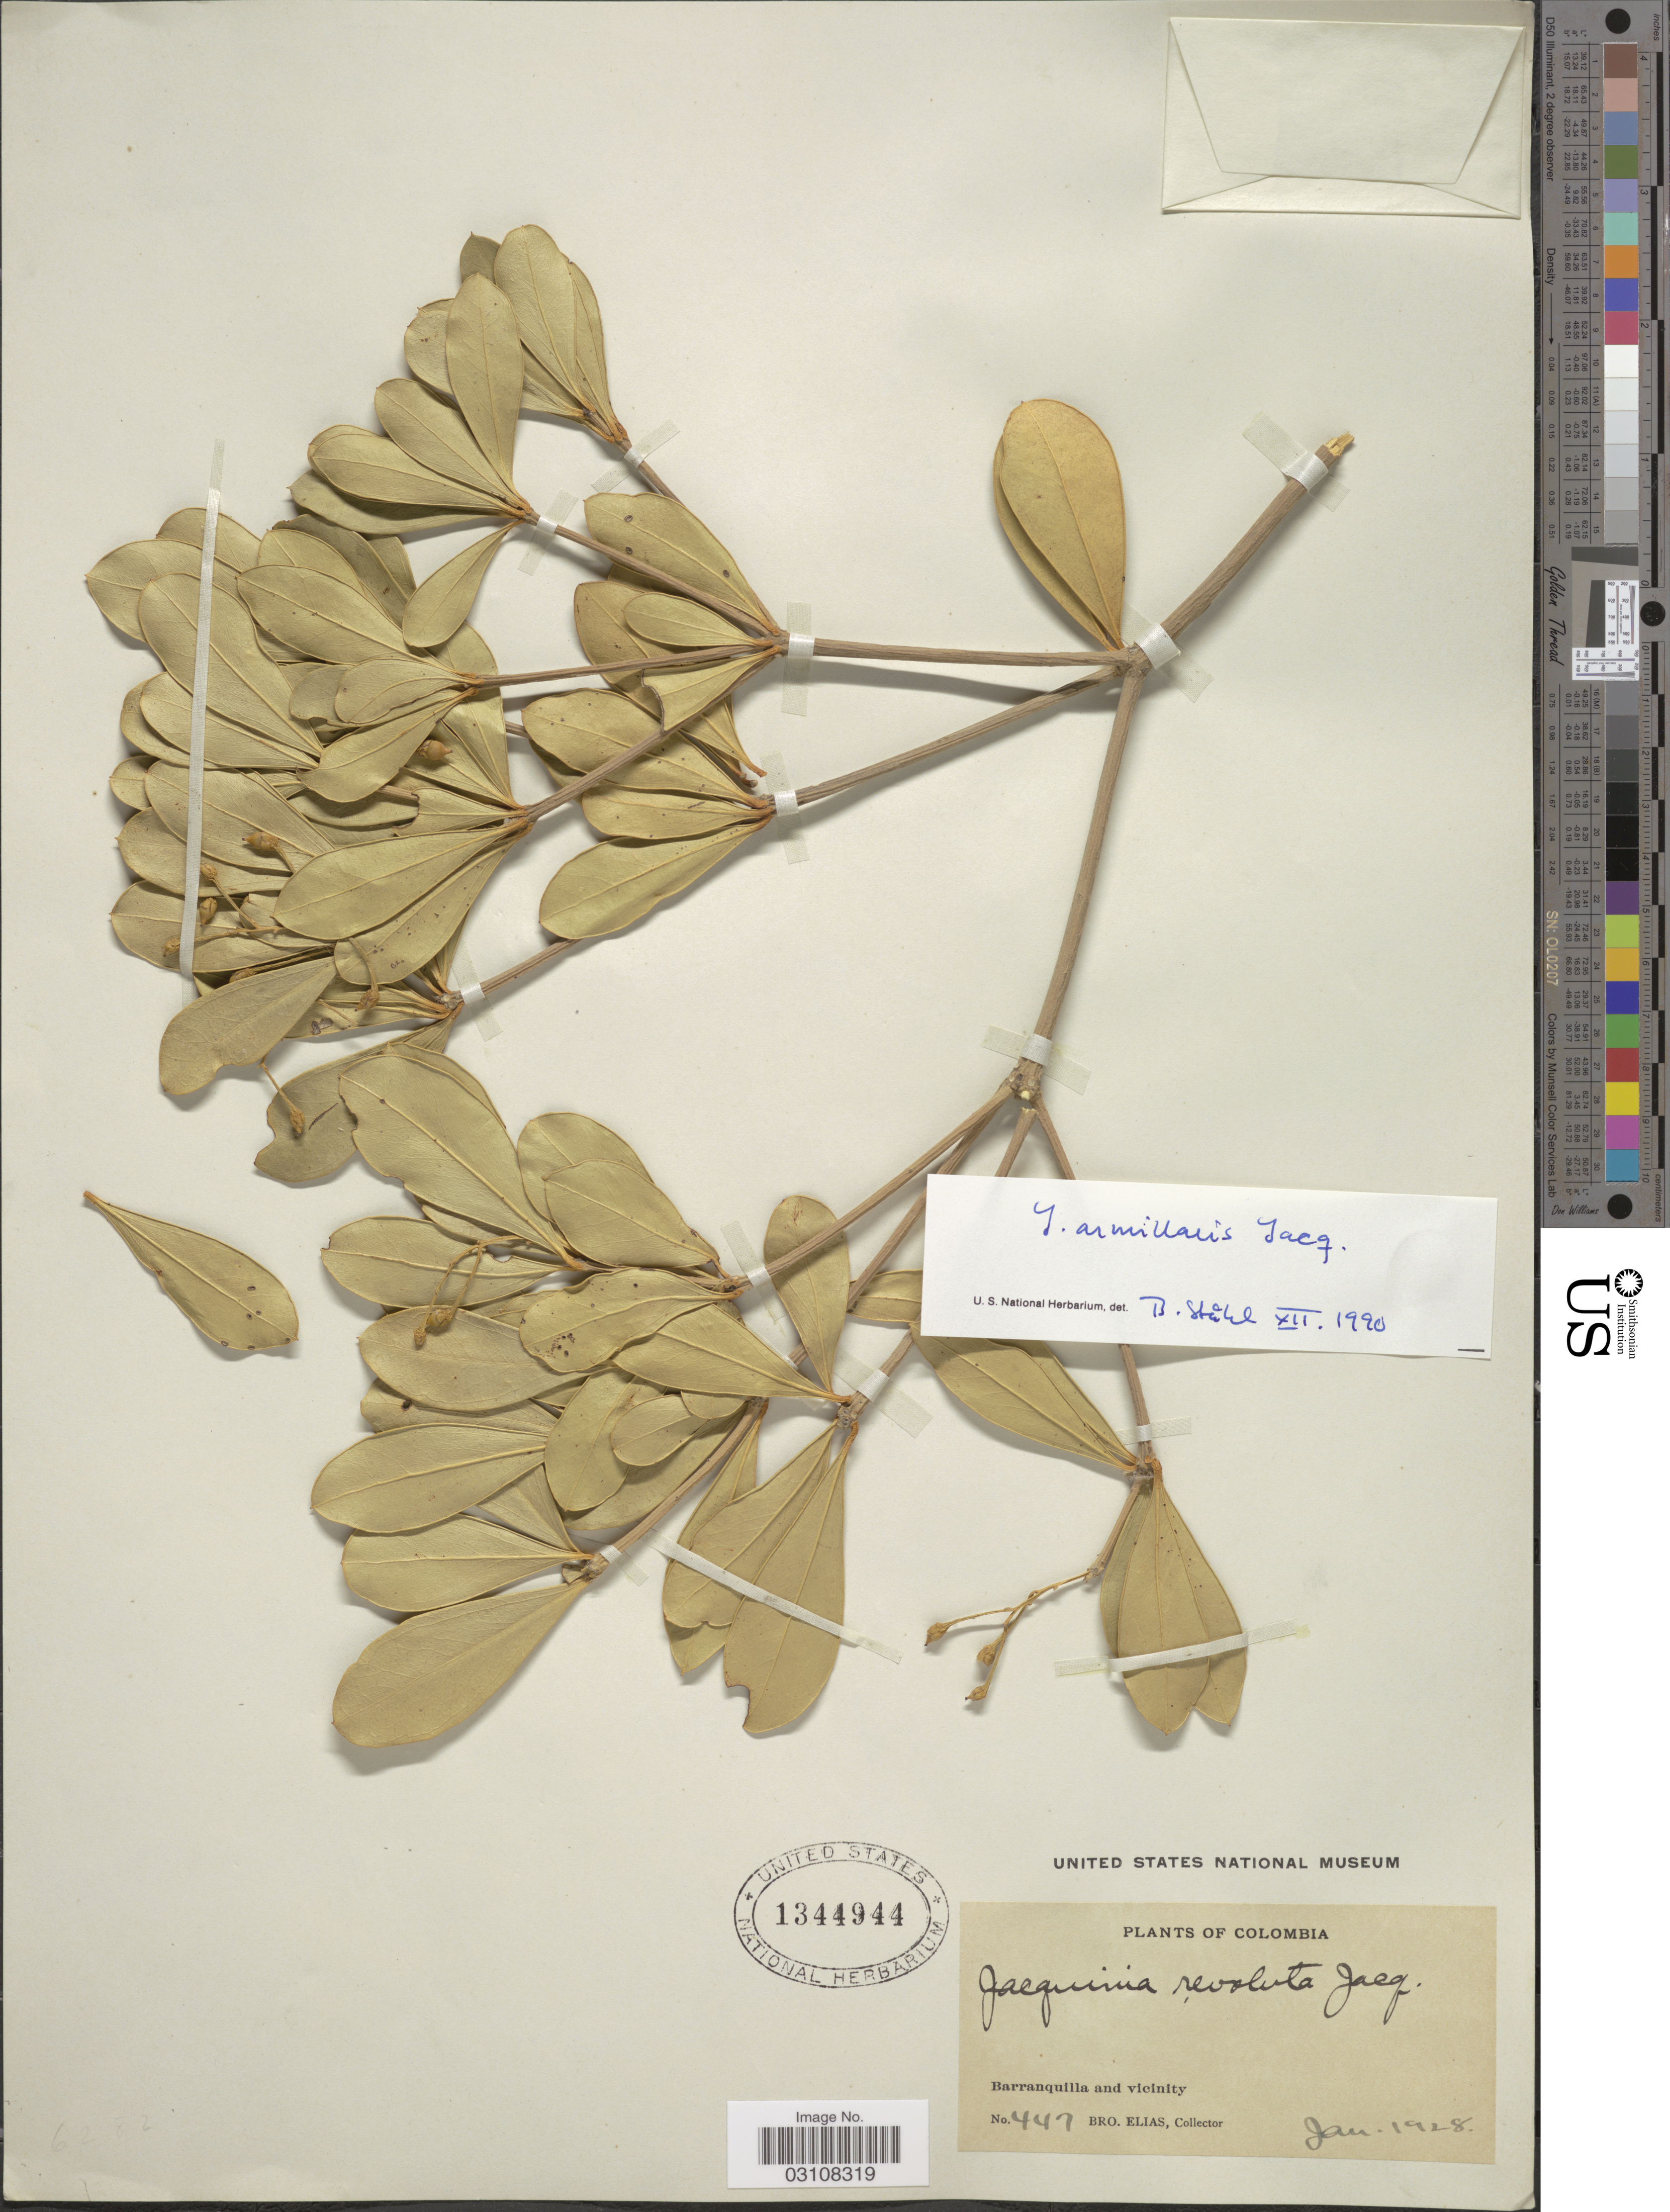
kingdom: Plantae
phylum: Tracheophyta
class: Magnoliopsida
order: Ericales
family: Primulaceae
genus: Jacquinia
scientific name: Jacquinia armillaris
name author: Jacq.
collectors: Bro. Elias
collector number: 447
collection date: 1928-01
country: Colombia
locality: Barranquilla and vicinity.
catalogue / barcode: US 1344944